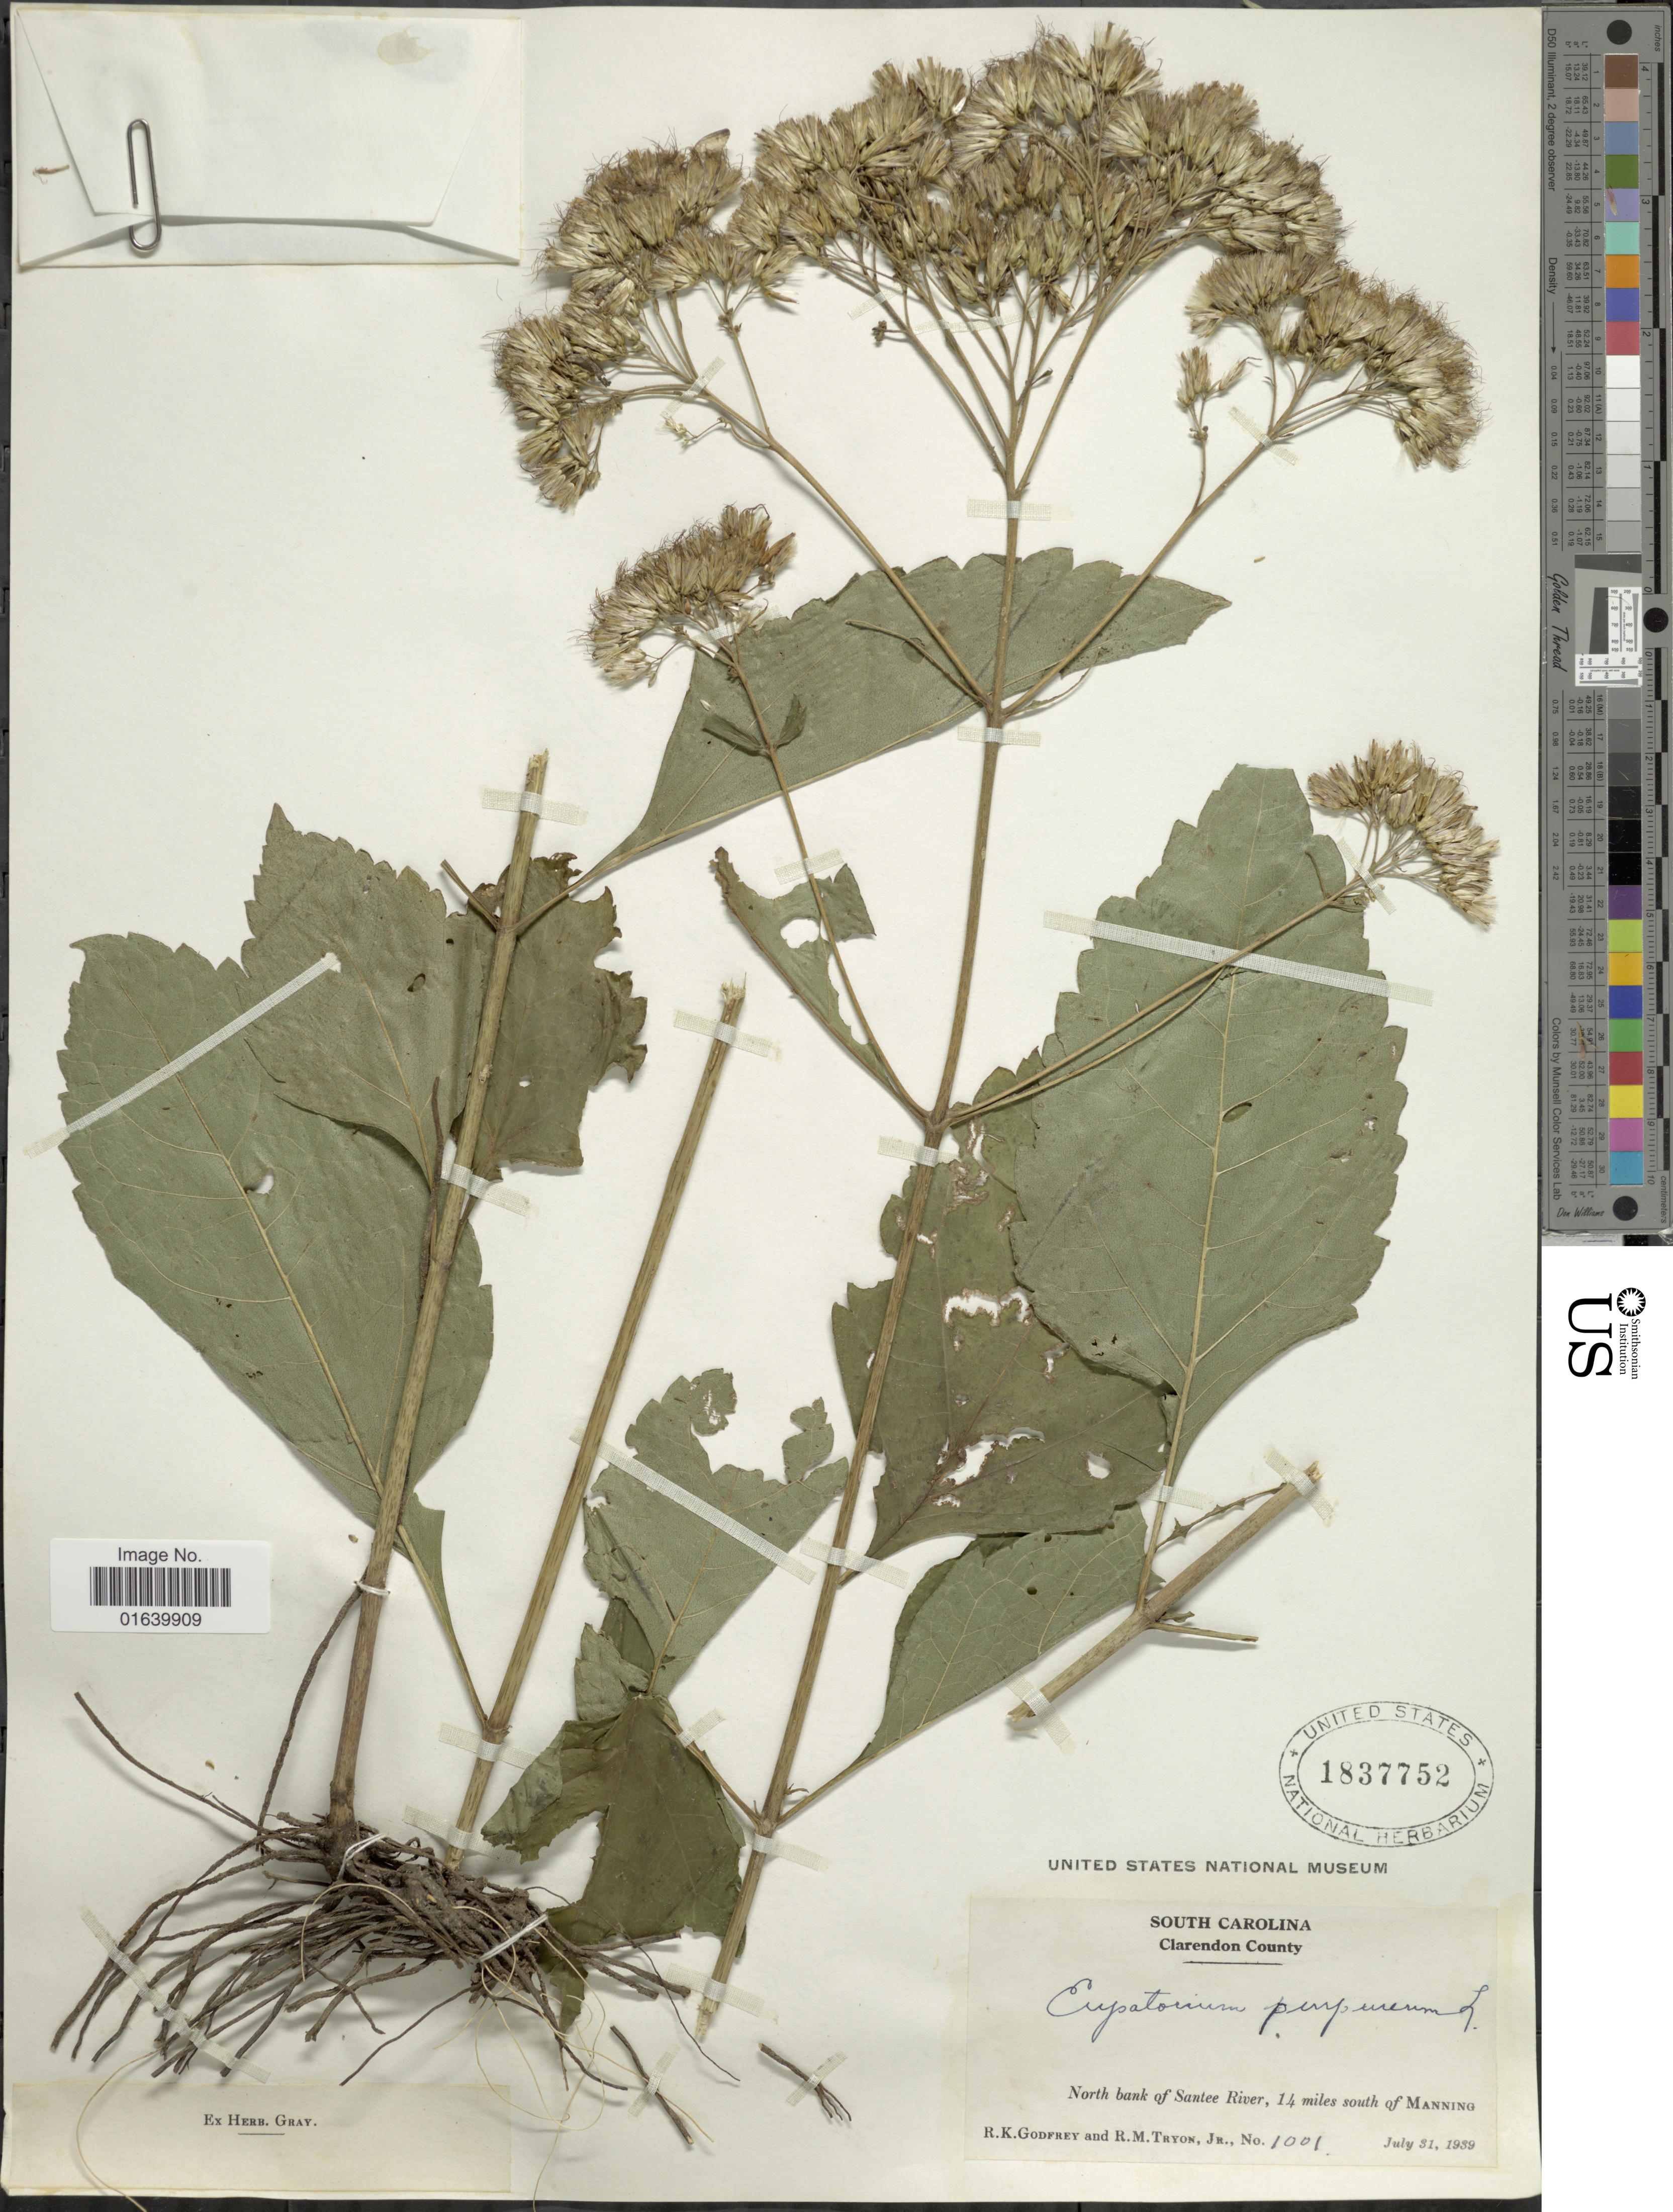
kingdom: Plantae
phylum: Tracheophyta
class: Magnoliopsida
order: Asterales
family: Asteraceae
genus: Eupatorium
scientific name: Eupatorium purpureum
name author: (L.) E.E. Lamont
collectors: R. K. Godfrey & R. M. Tryon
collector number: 1001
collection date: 1939-07-31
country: United States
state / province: South Carolina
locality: South Carolina, Claredon County, North bank of Santee River, 14 miles south of Manninig.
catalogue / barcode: US 1833752